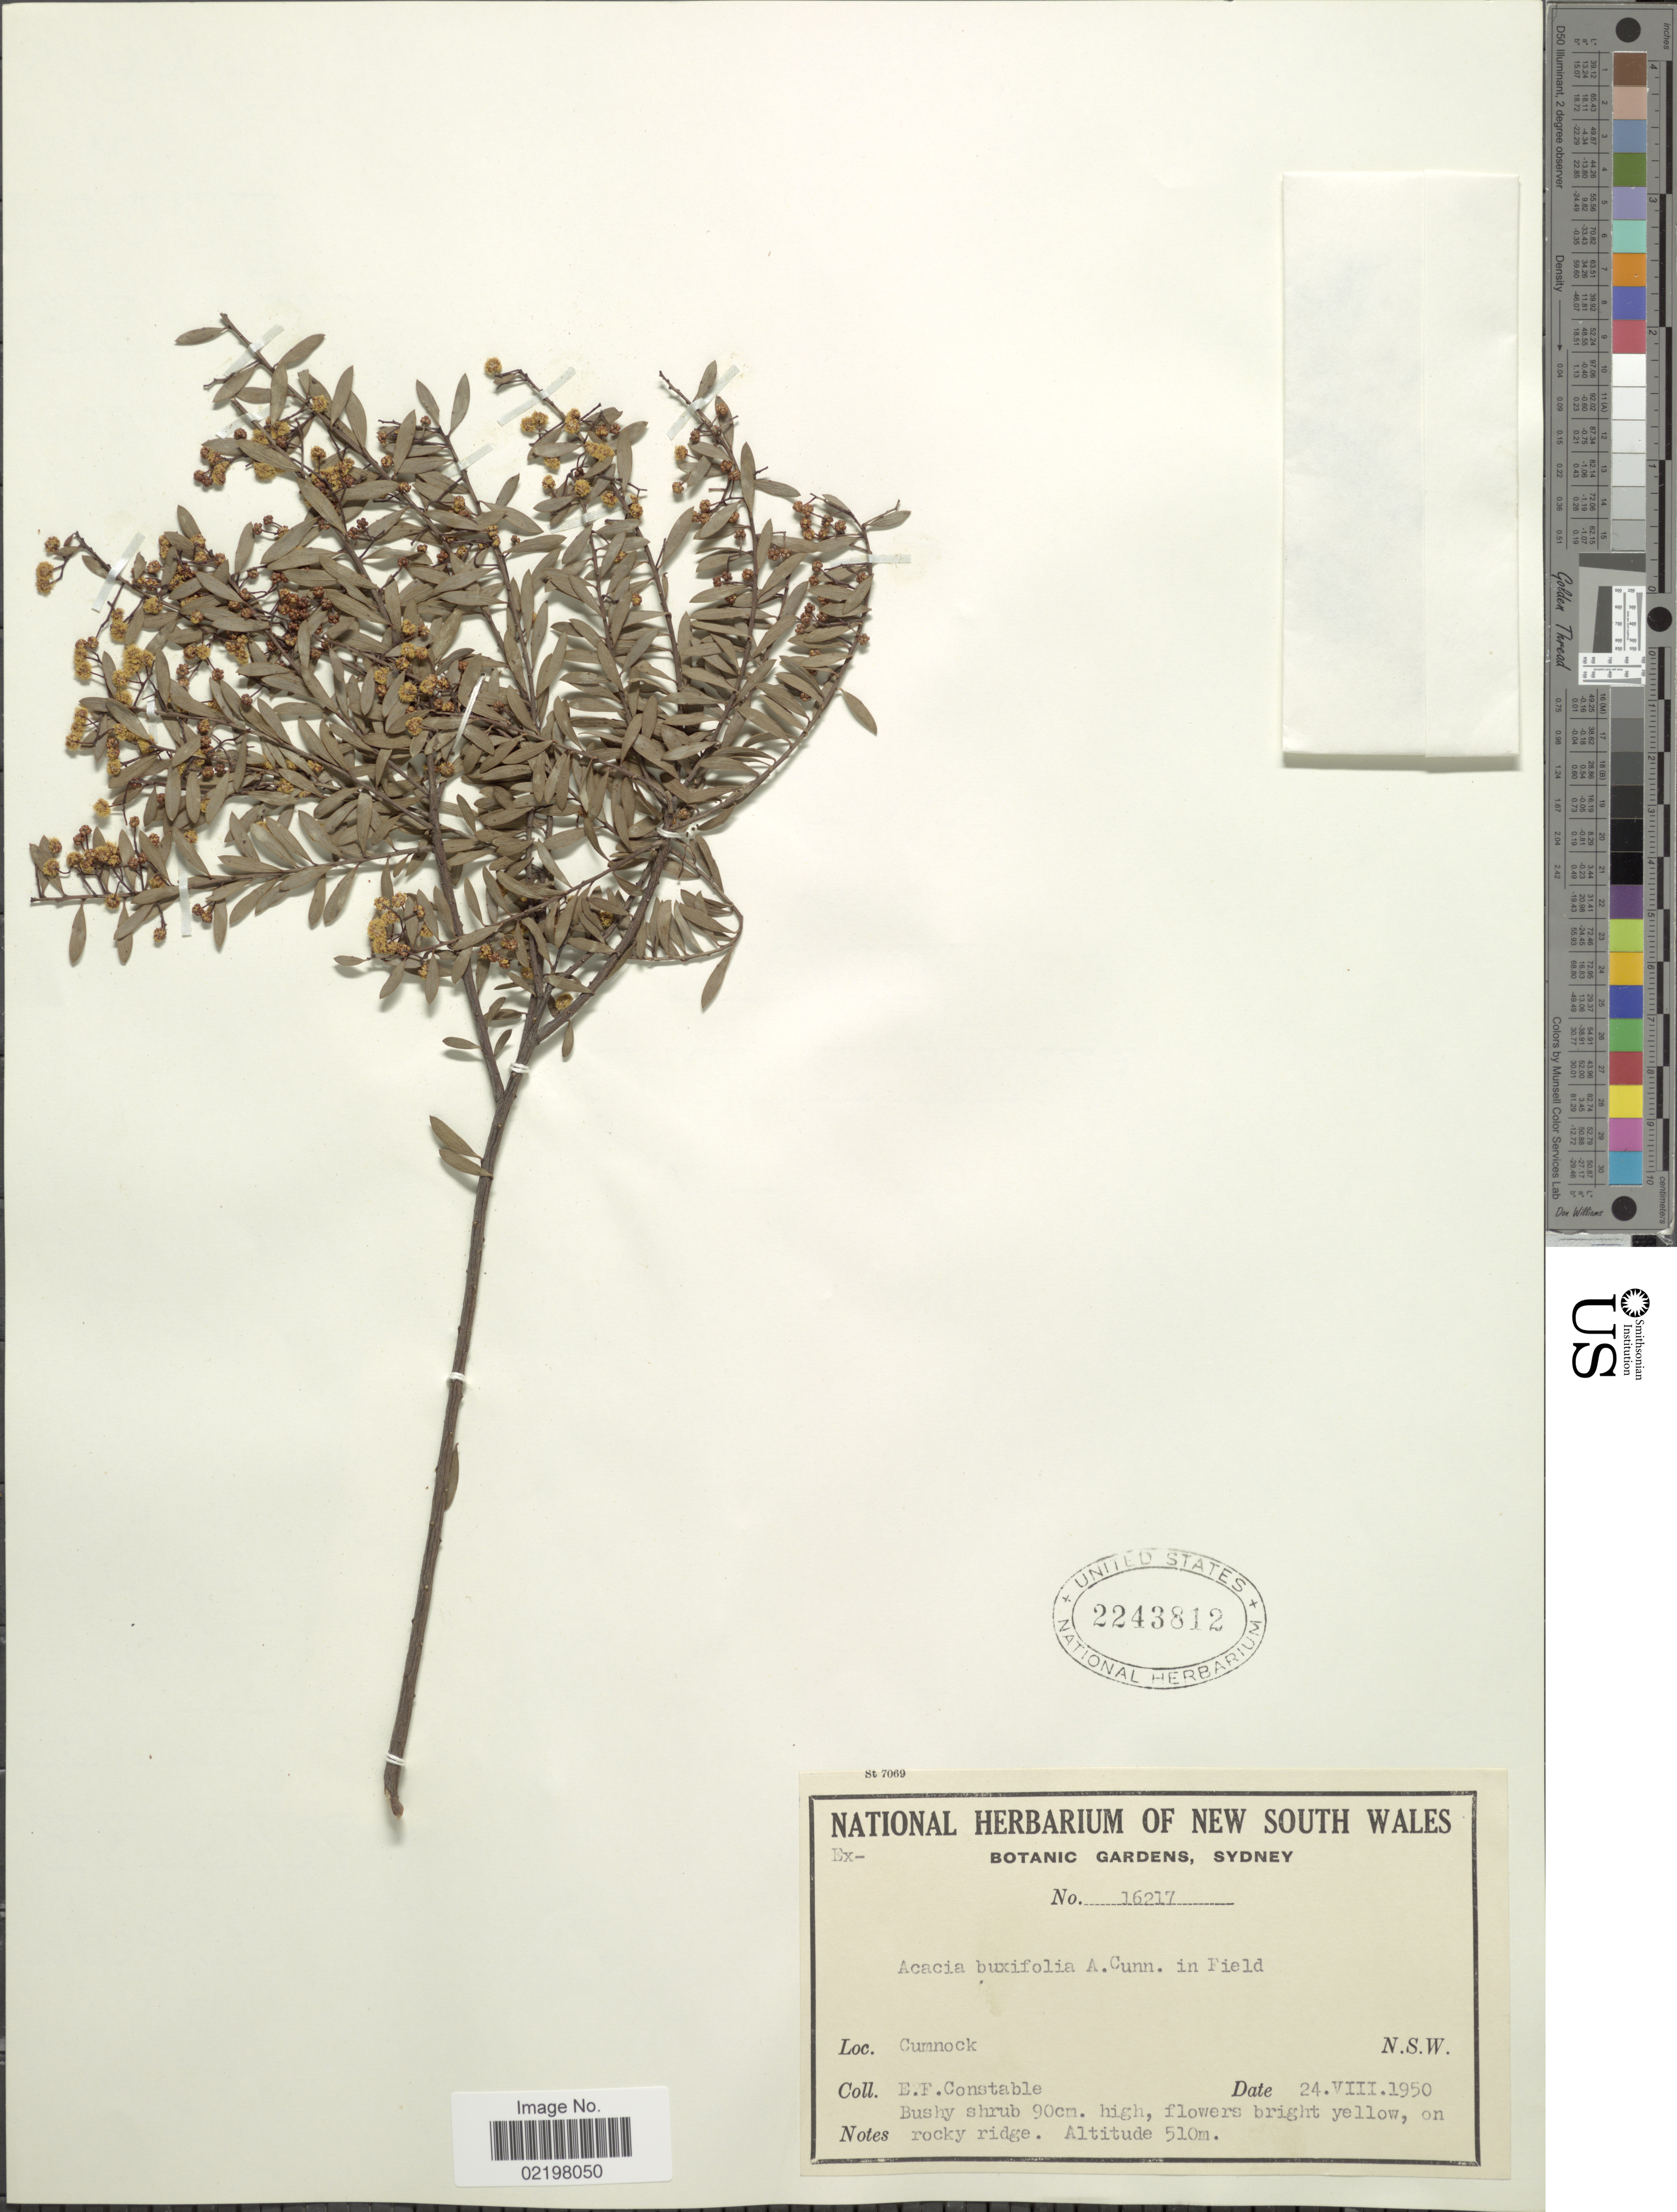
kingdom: Plantae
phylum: Tracheophyta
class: Magnoliopsida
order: Fabales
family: Fabaceae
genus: Acacia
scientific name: Acacia buxifolia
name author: A. Cunn.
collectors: E. F. Constable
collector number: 16217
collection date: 1950-08-24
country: Australia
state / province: New South Wales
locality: Cumnock, N.S.W.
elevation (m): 510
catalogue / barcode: US 2243812